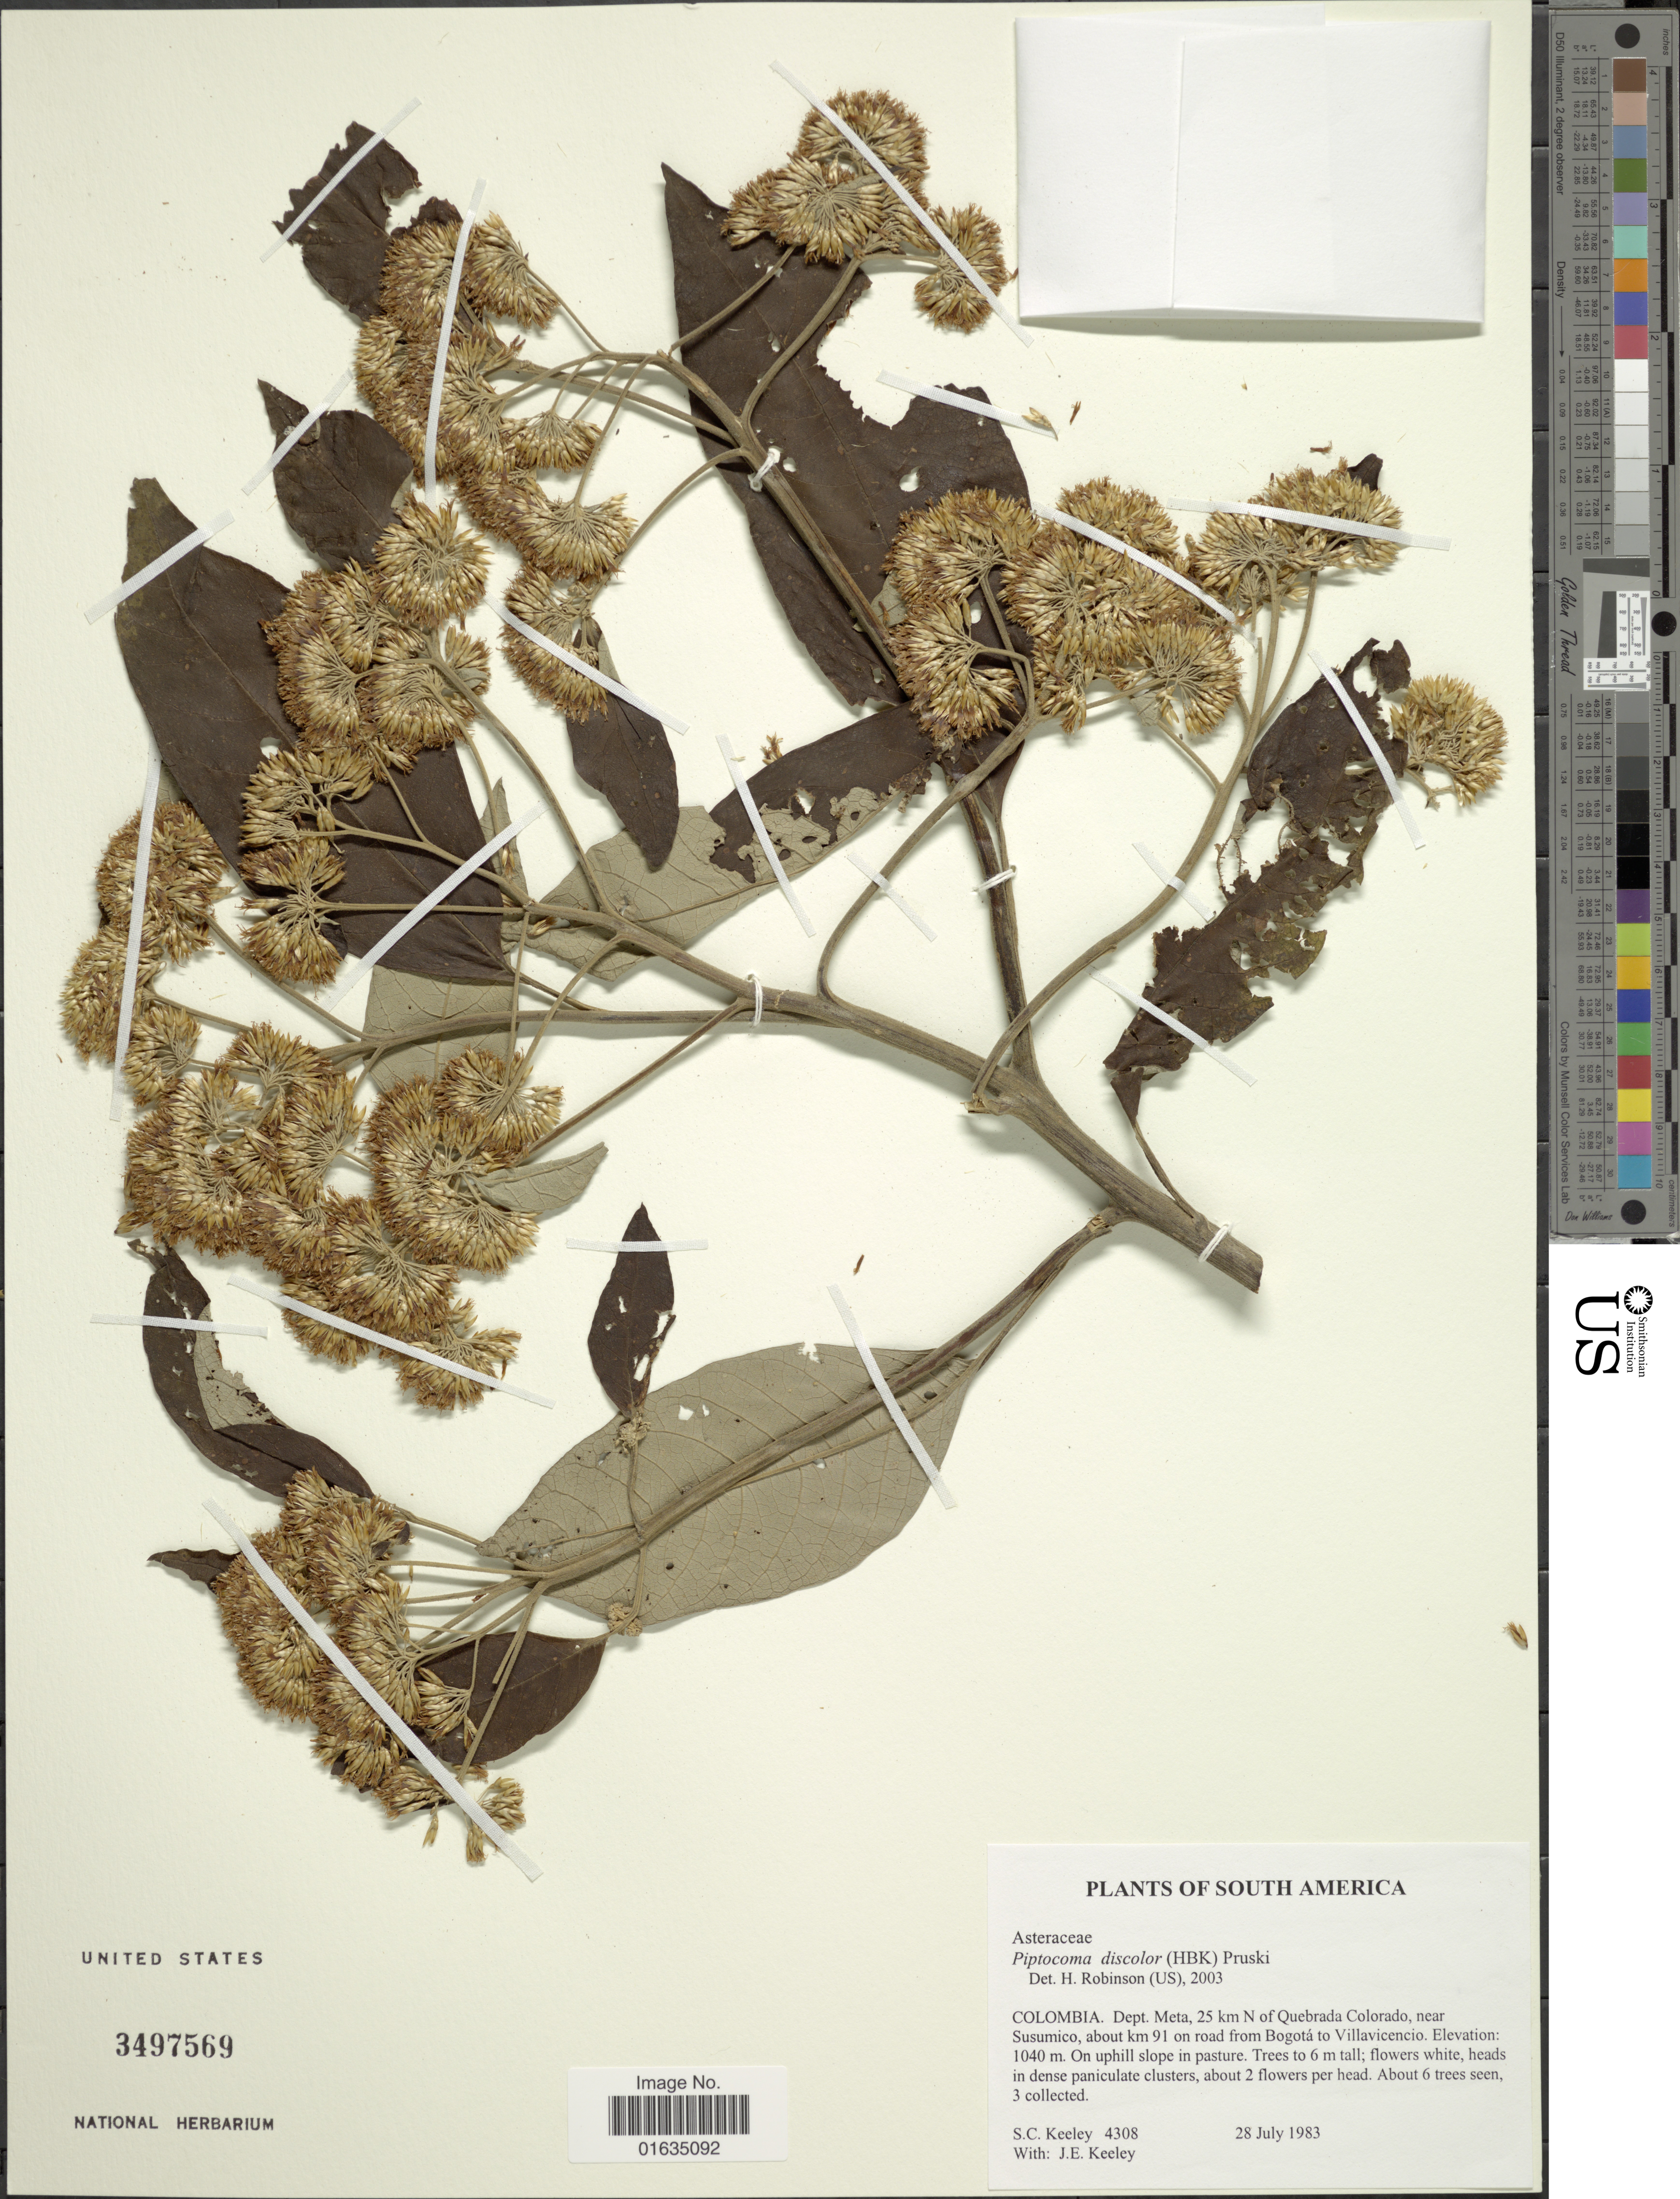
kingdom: Plantae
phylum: Tracheophyta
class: Magnoliopsida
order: Asterales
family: Asteraceae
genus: Pollalesta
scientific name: Pollalesta discolor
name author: (Kunth) Aristeg.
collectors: S. C. Keeley & J. E. Keeley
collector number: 4308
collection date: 1983-07-28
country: Colombia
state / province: Meta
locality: Dept. Meta, 25 km N of Quebrada Colorado, near Susumico, about km 91 on road from Bogota to Villavicencio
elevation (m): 1040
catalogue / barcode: US 3497569